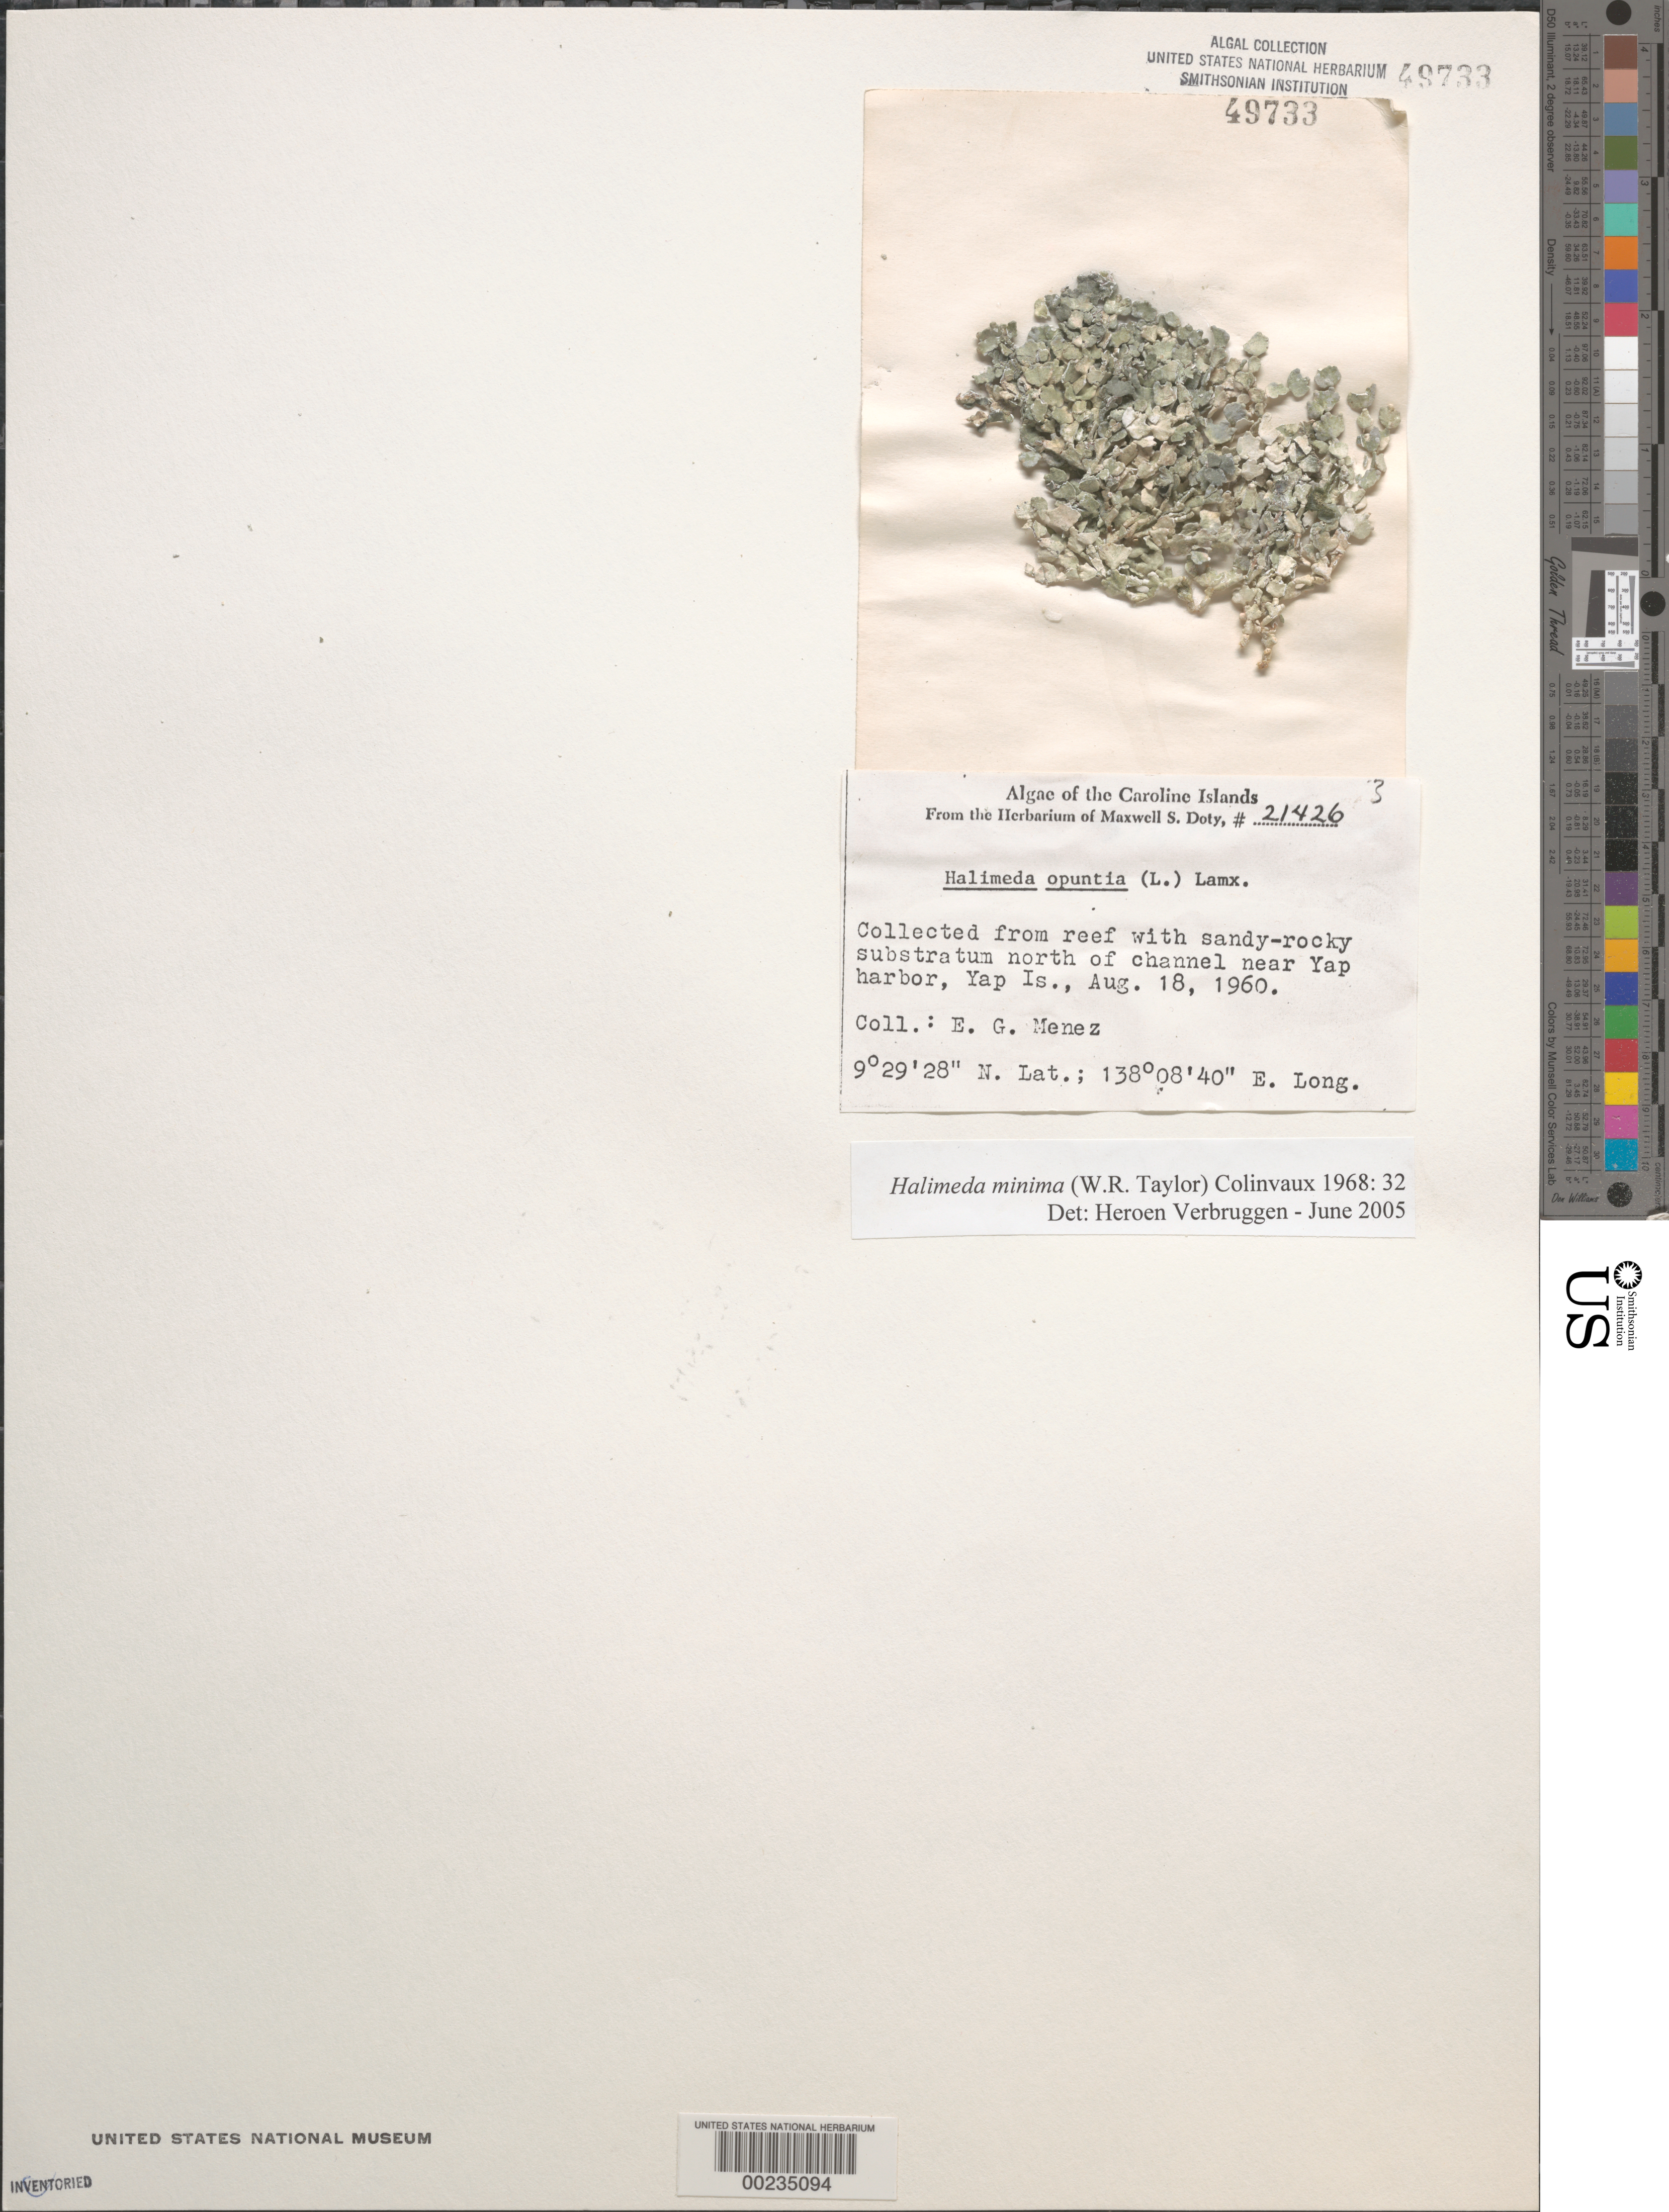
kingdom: Plantae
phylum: Chlorophyta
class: Ulvophyceae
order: Bryopsidales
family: Halimedaceae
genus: Halimeda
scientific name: Halimeda minima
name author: (W.R. Taylor) Hillis-Colinvaux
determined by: Verbruggen, H.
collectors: Meñez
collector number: MSD 21426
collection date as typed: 18 Aug 1960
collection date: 1960-08-18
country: Micronesia, Federated States of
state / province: Yap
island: Yap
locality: Near Yap Harbor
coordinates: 9 29' 28" N, 138 08' 40" E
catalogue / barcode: US 49733